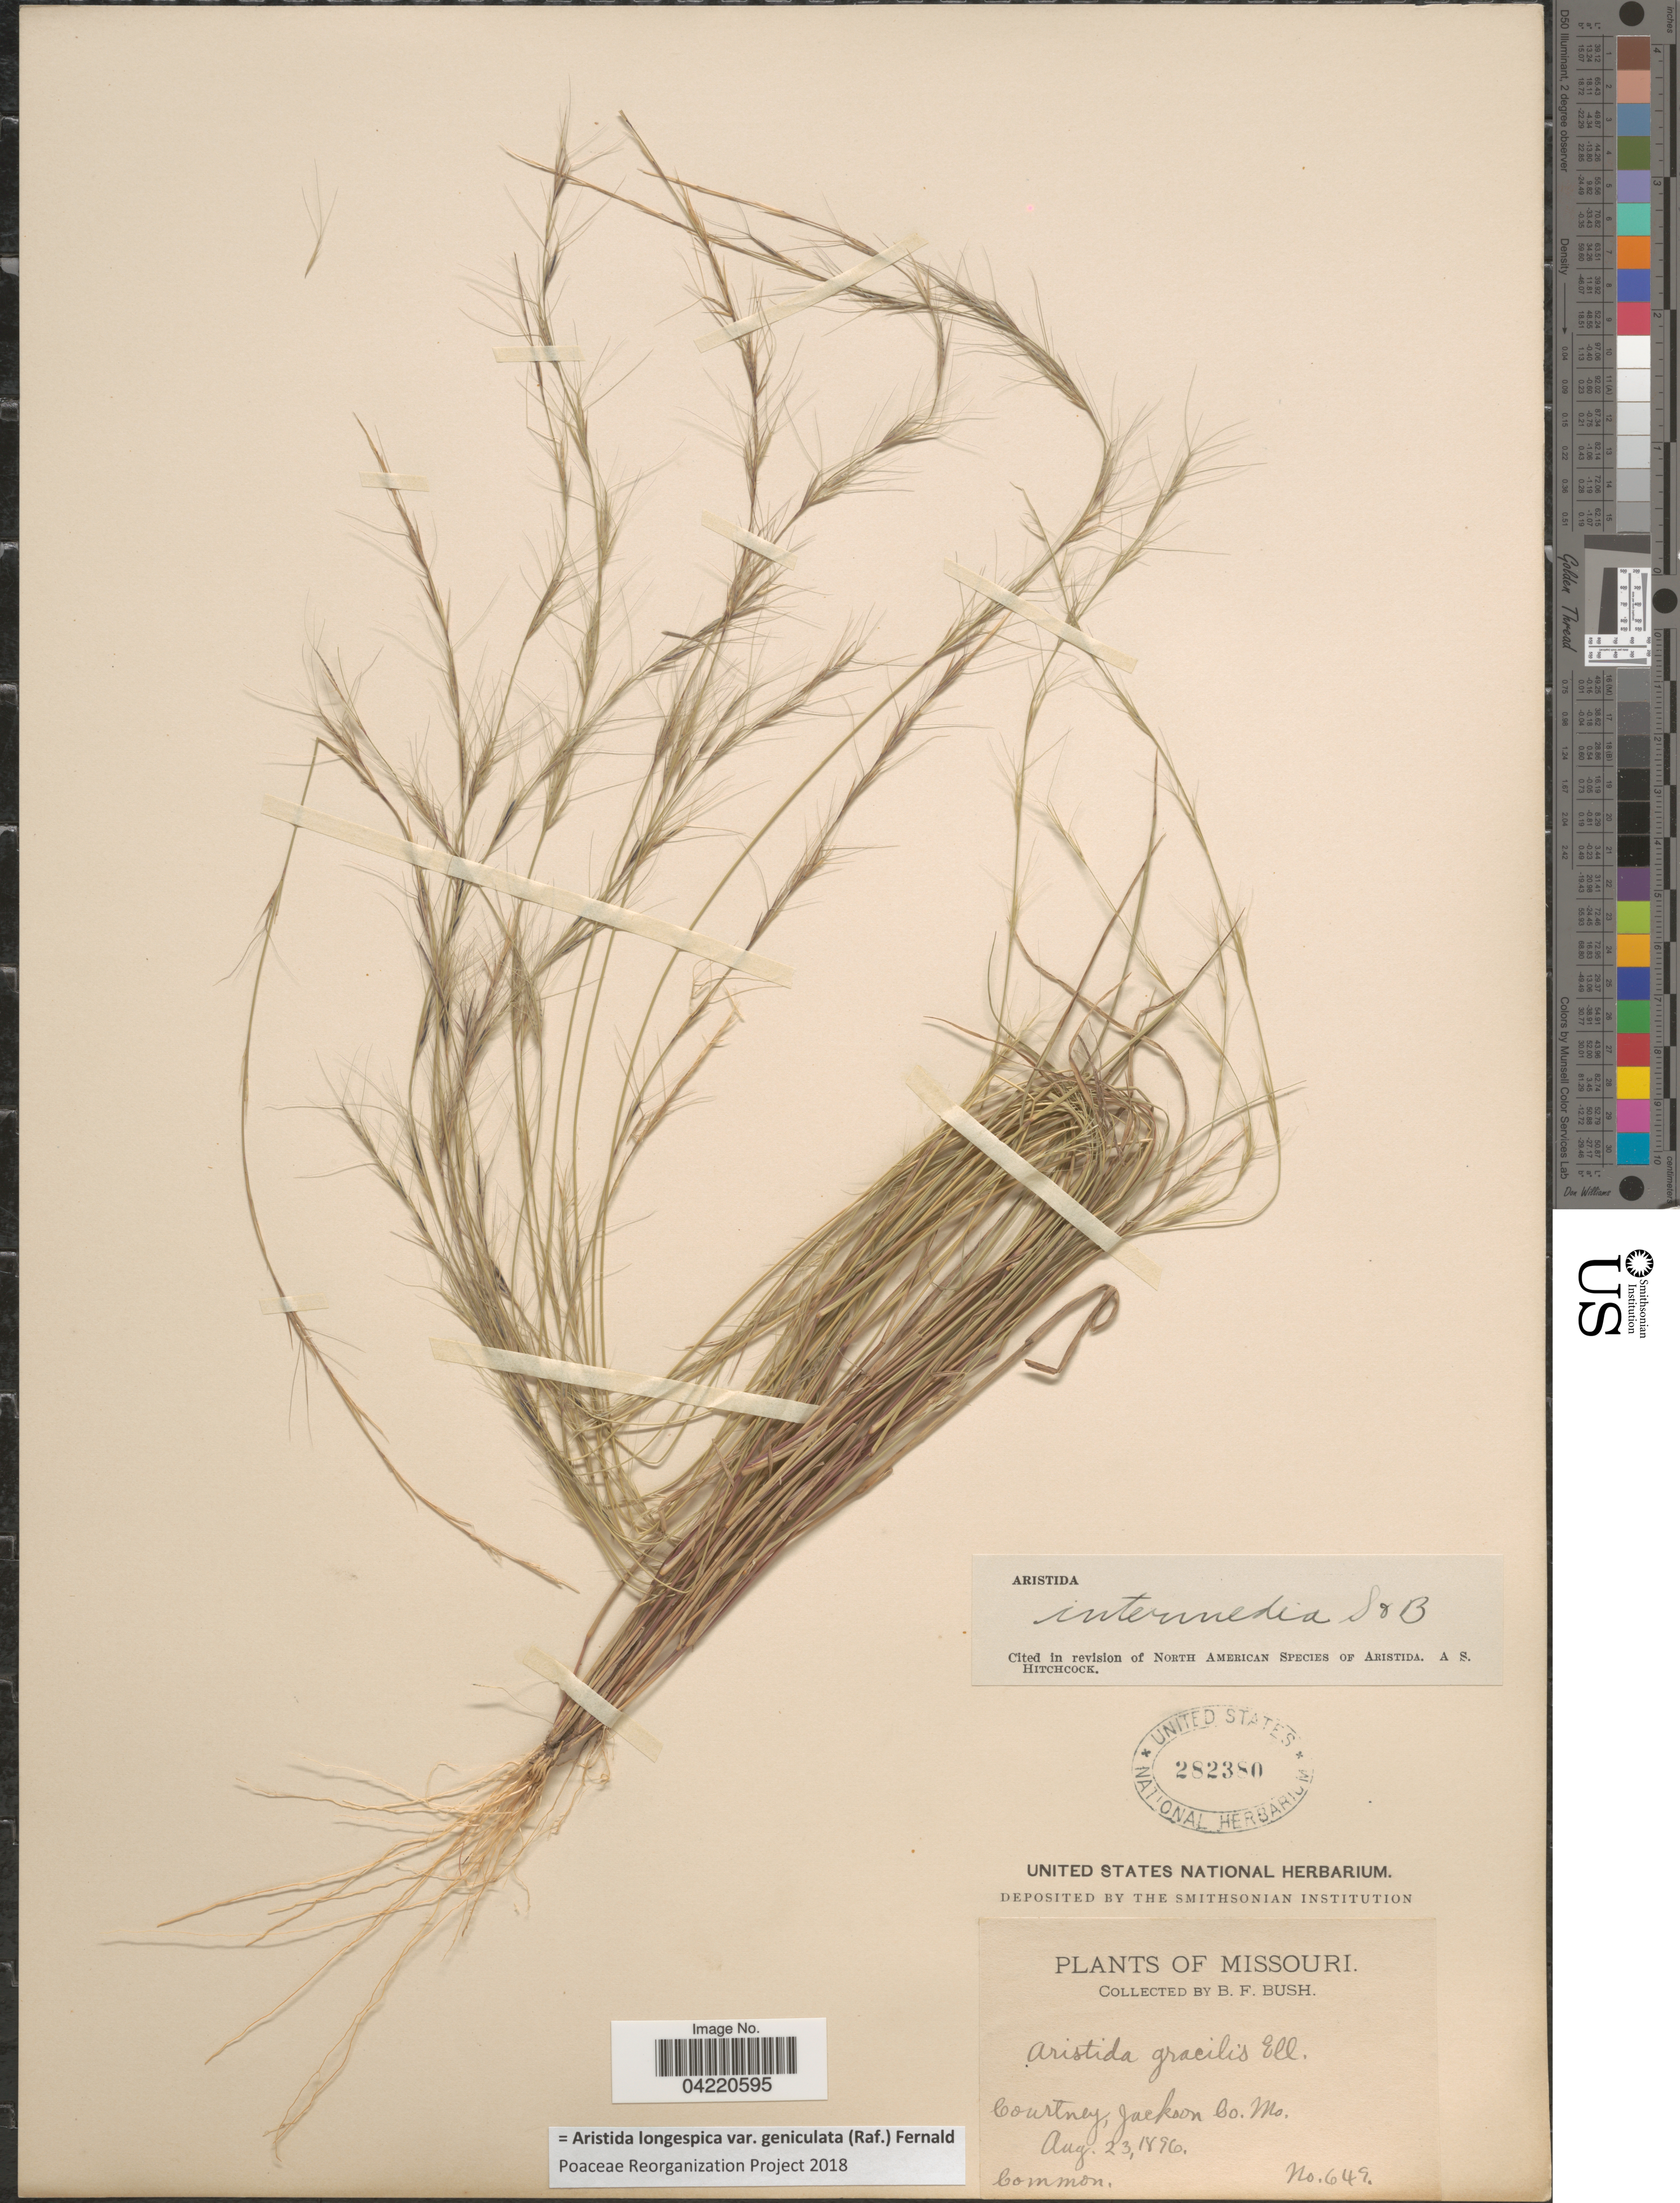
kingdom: Plantae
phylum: Tracheophyta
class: Liliopsida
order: Poales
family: Poaceae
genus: Aristida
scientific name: Aristida longespica var. geniculata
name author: (Raf.) Fernald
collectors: B. F. Bush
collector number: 649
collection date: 1896-08-23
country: United States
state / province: Missouri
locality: Courtney, Jackson Co.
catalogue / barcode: US 282380